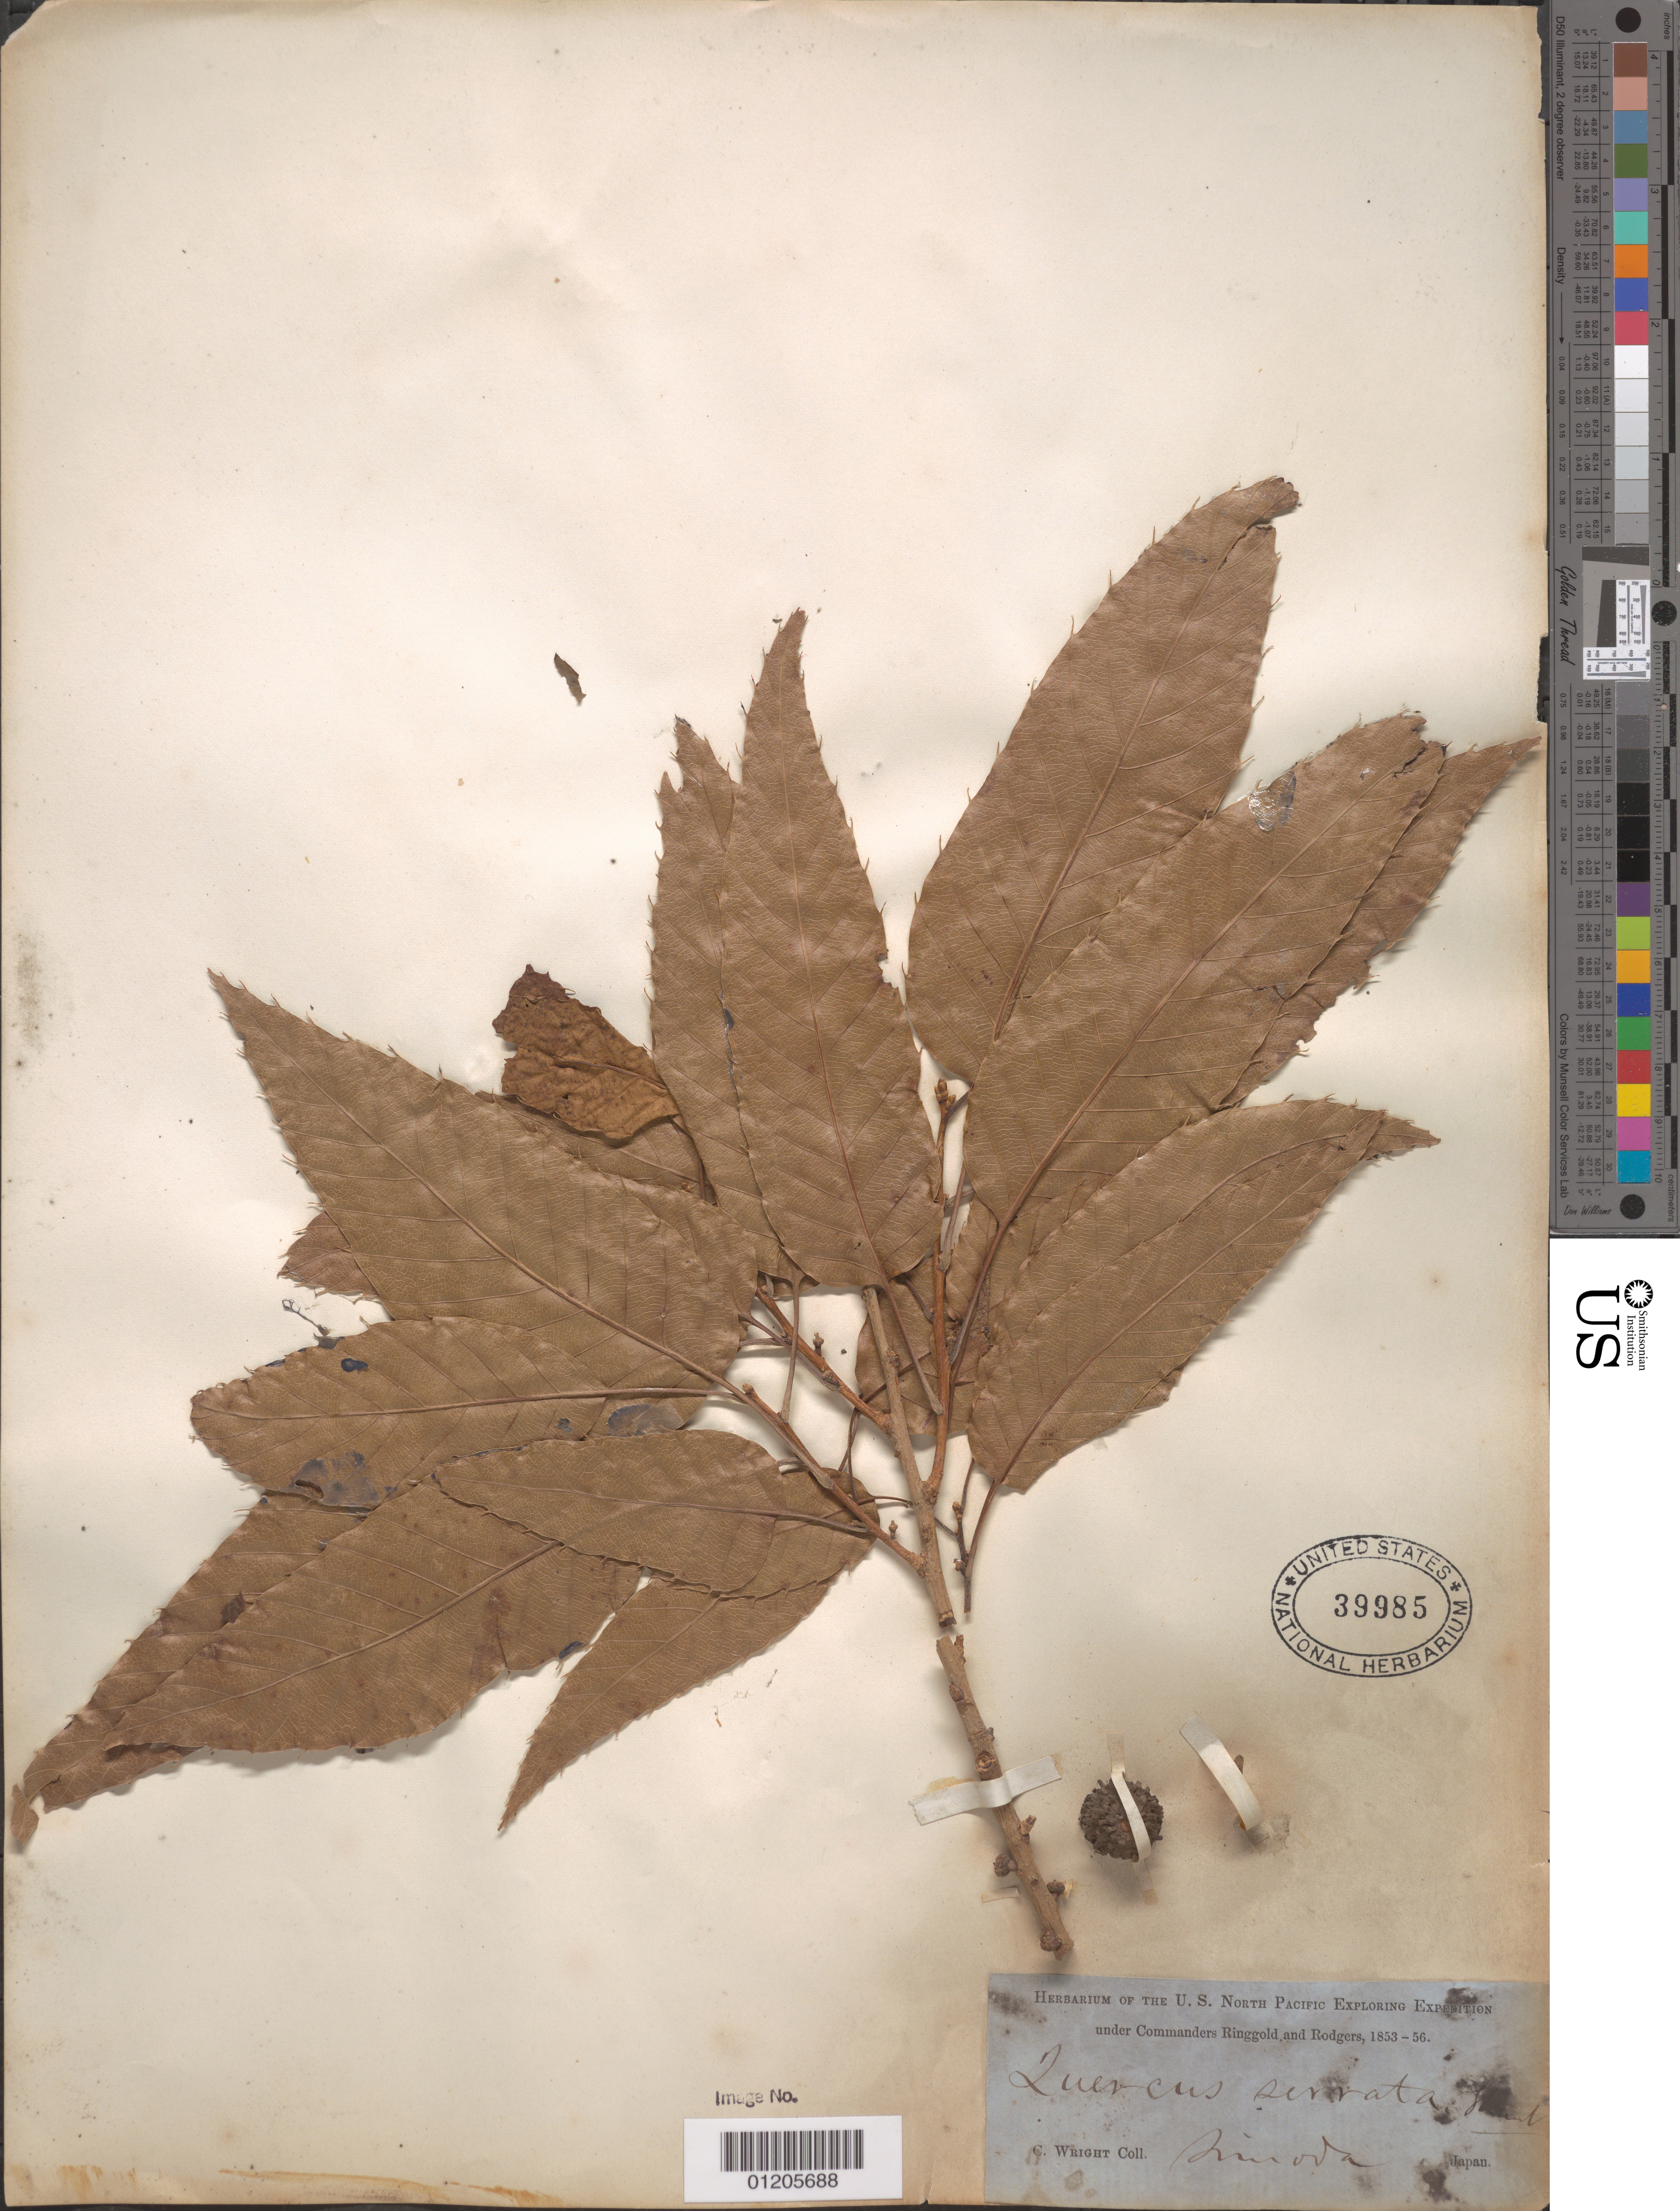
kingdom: Plantae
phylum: Tracheophyta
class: Magnoliopsida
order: Fagales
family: Fagaceae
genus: Quercus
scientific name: Quercus serrata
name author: Thunb.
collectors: C. Wright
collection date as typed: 1853 to -- -- 1856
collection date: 1853/1856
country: Japan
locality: Simoda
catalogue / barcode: US 39985